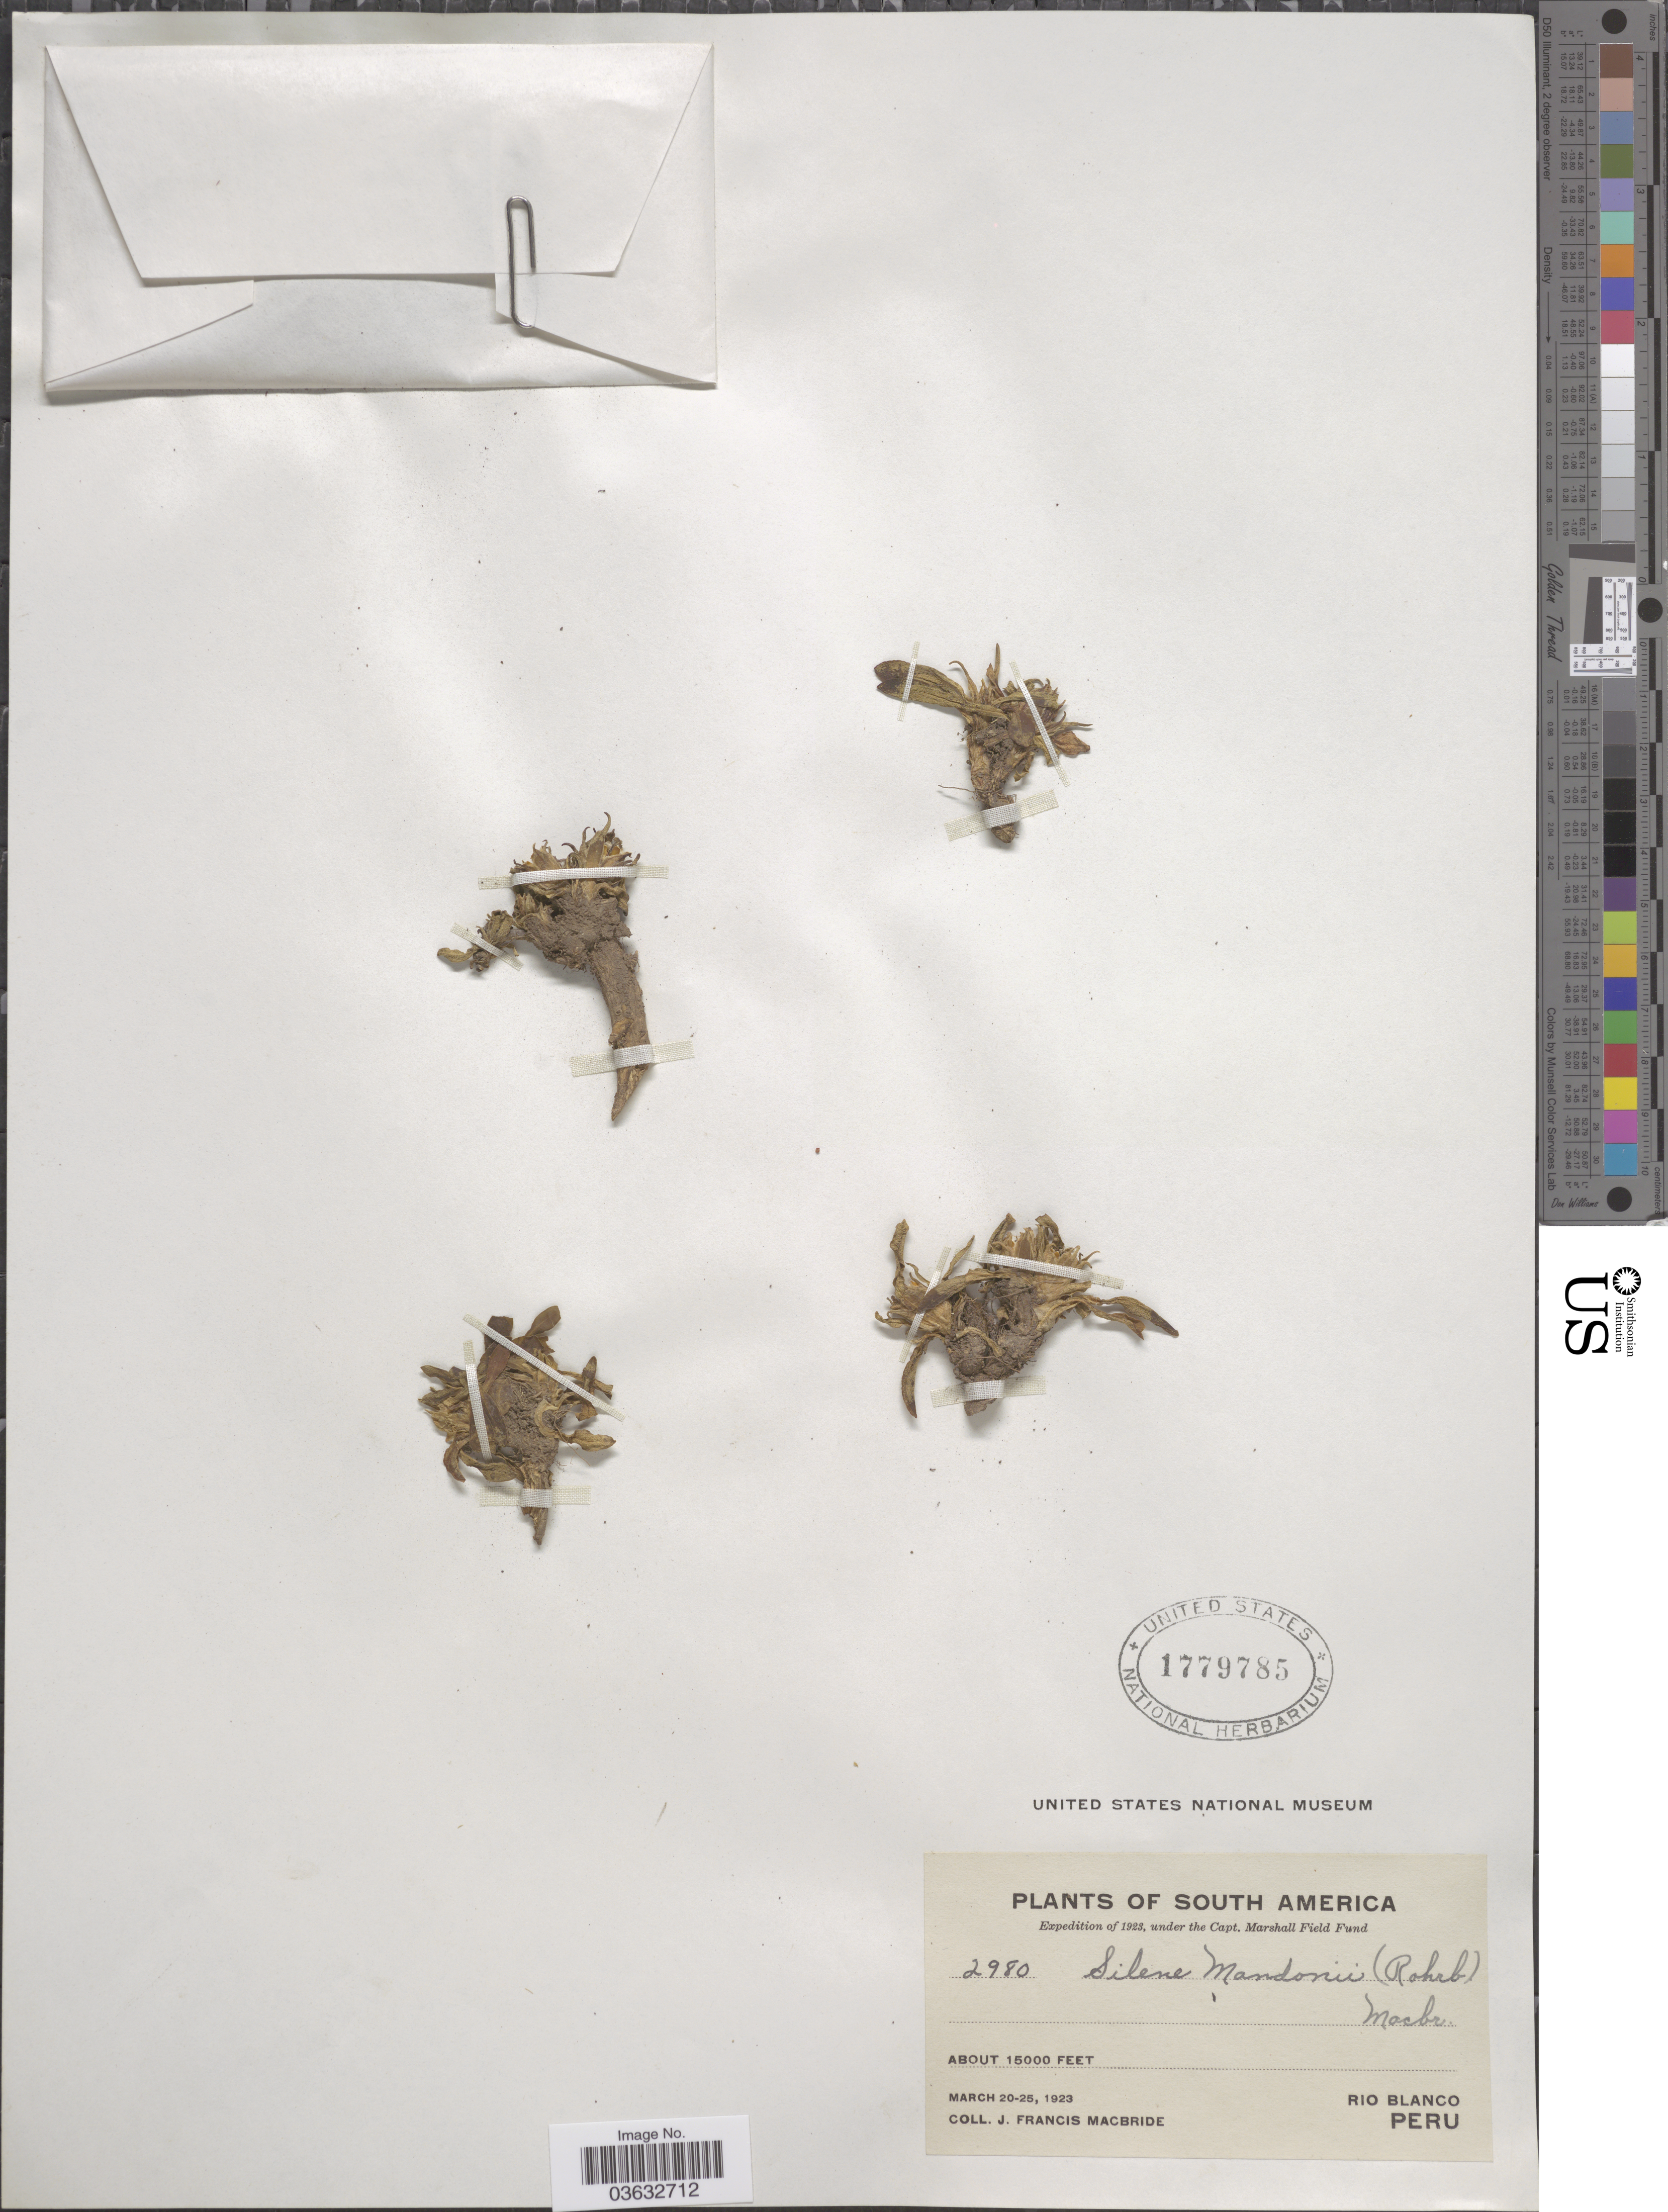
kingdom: Plantae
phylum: Tracheophyta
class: Magnoliopsida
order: Caryophyllales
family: Caryophyllaceae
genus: Silene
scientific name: Silene mandonii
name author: (Rohrb.) Bocquet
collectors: J. F. Macbride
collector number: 2980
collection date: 1923-03-20/1923-03-25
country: Peru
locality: Rio Blanco.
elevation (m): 4572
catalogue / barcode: US 1779785